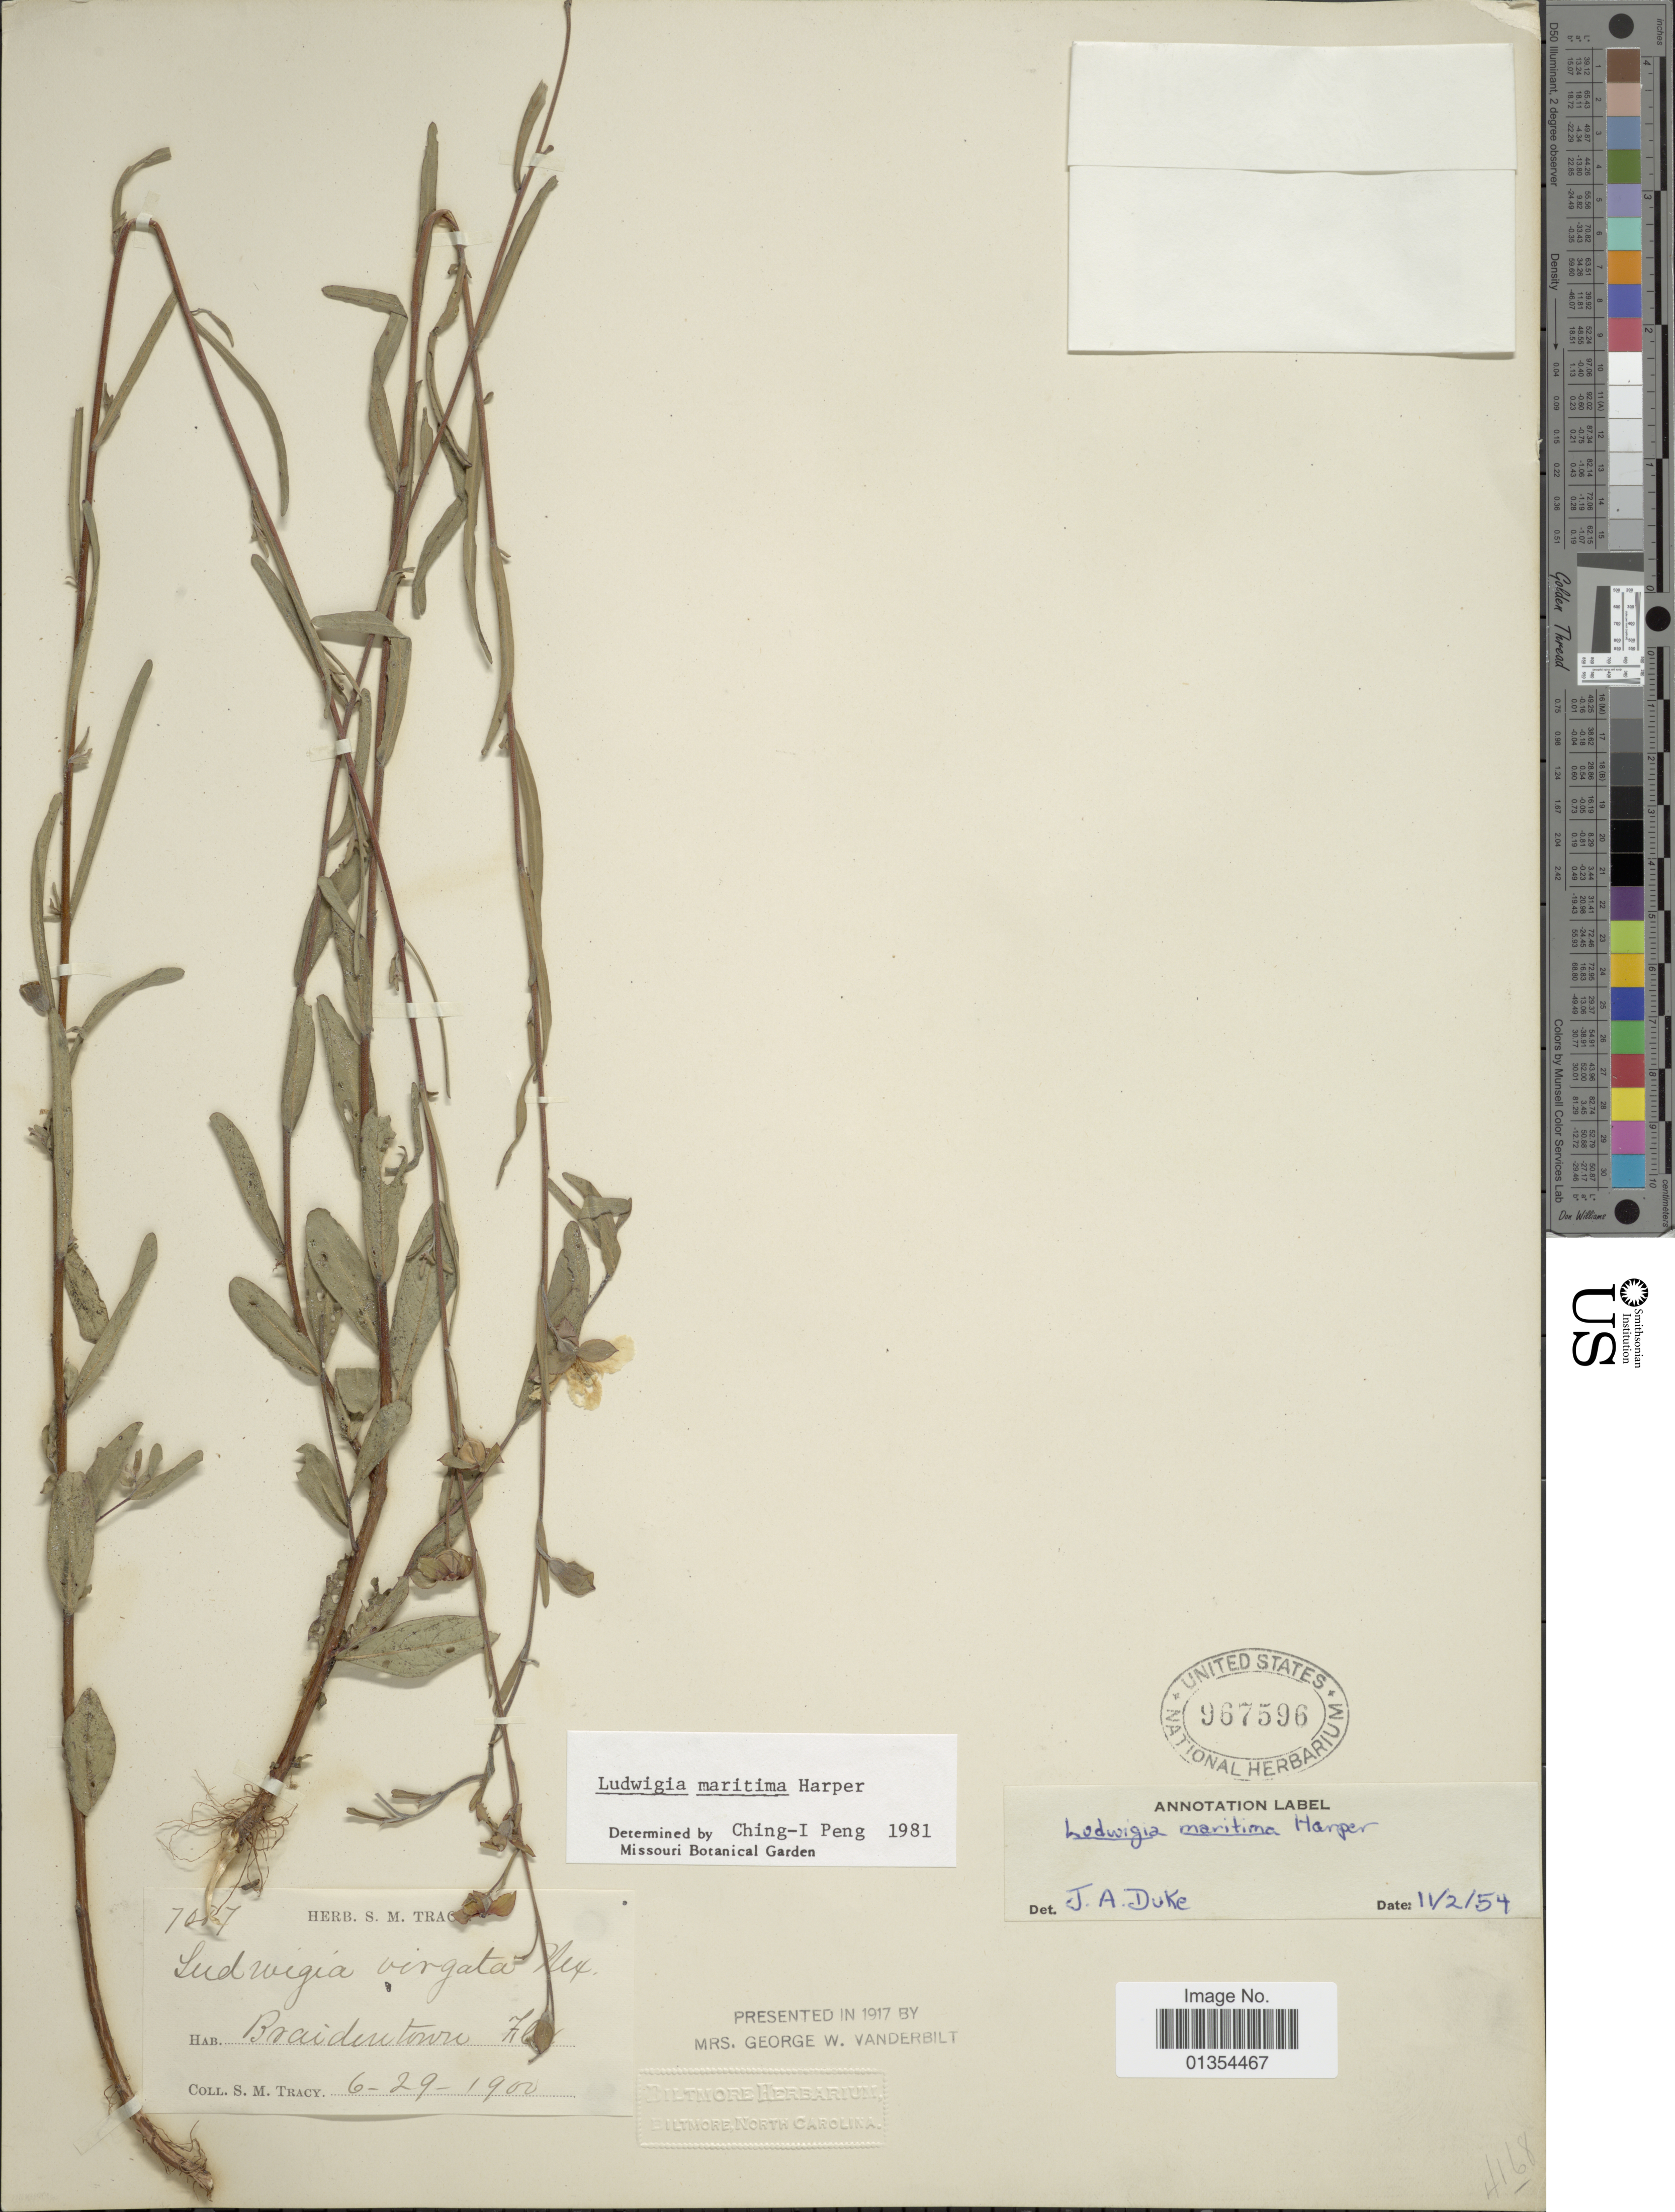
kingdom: Plantae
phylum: Tracheophyta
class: Magnoliopsida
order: Myrtales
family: Onagraceae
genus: Ludwigia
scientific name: Ludwigia maritima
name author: R.M. Harper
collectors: S. M. Tracy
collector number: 7027*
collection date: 1900-06-29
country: United States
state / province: Florida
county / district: Manatee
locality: Braidentown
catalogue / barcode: US 967596